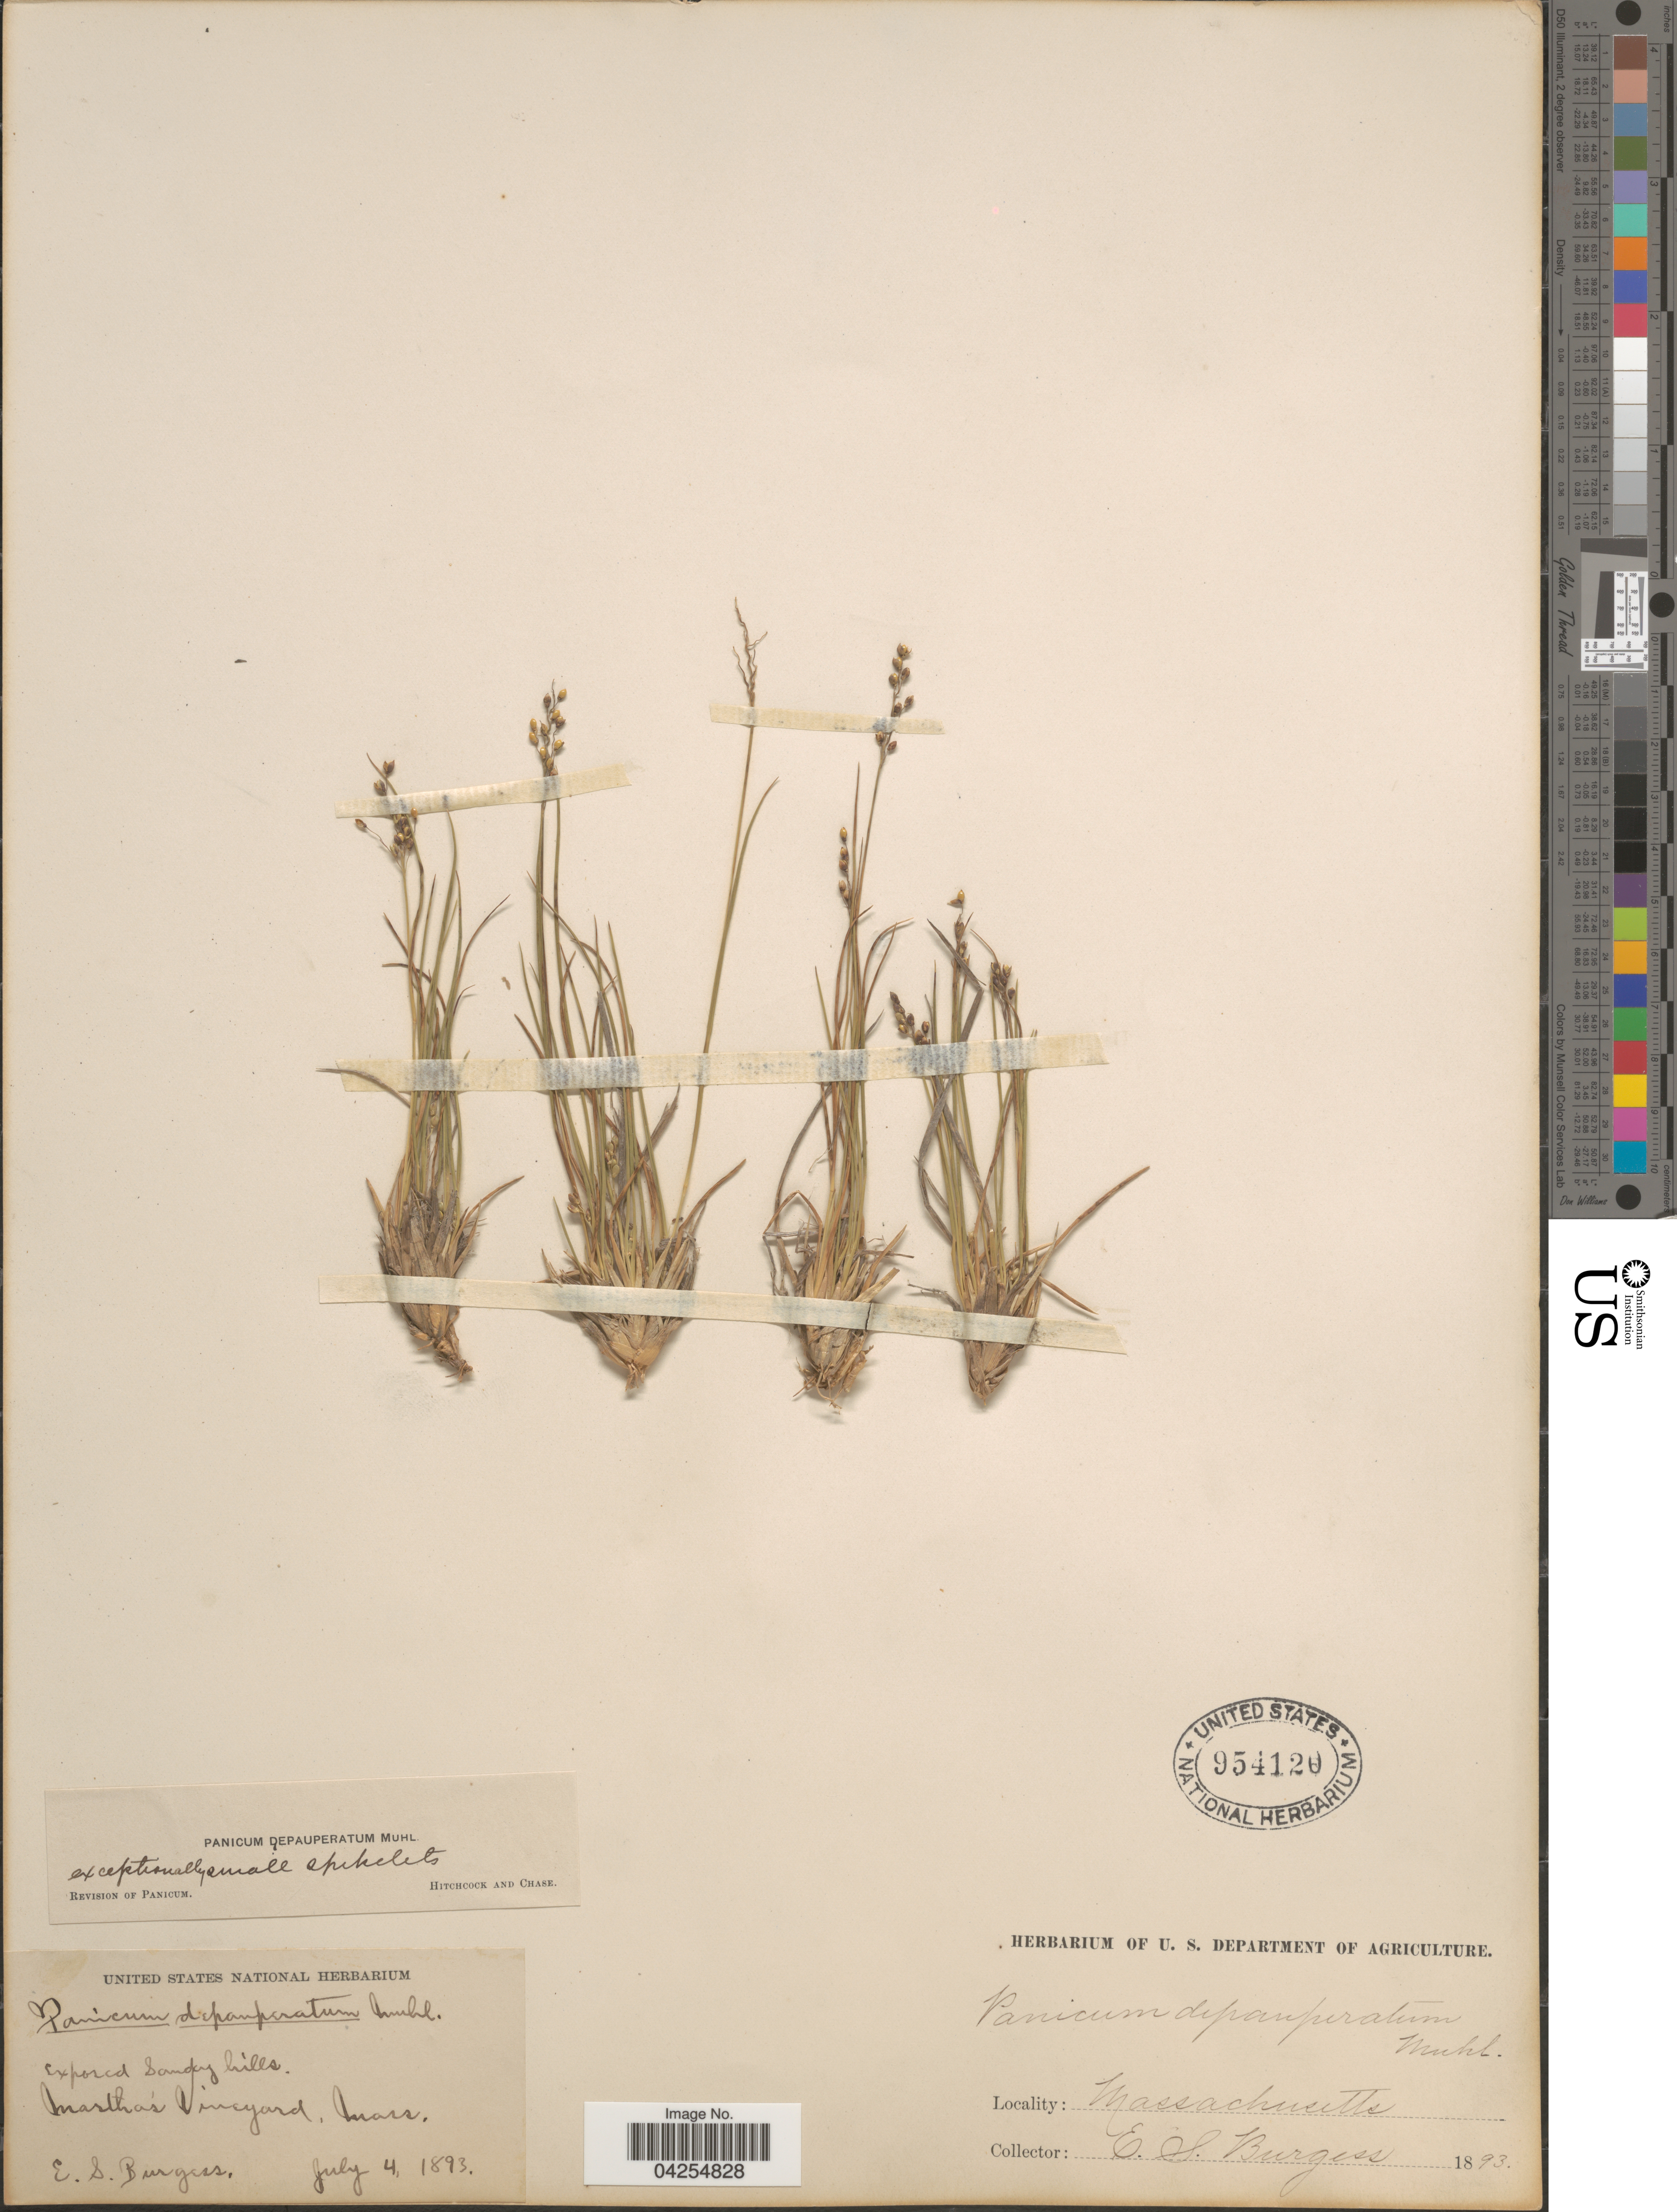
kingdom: Plantae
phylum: Tracheophyta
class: Liliopsida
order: Poales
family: Poaceae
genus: Dichanthelium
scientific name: Dichanthelium depauperatum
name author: (Muhl.) Gould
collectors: E. Burgess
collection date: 1893-07-04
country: United States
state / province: Massachusetts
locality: Martha's Vineyard.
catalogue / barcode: US 954120